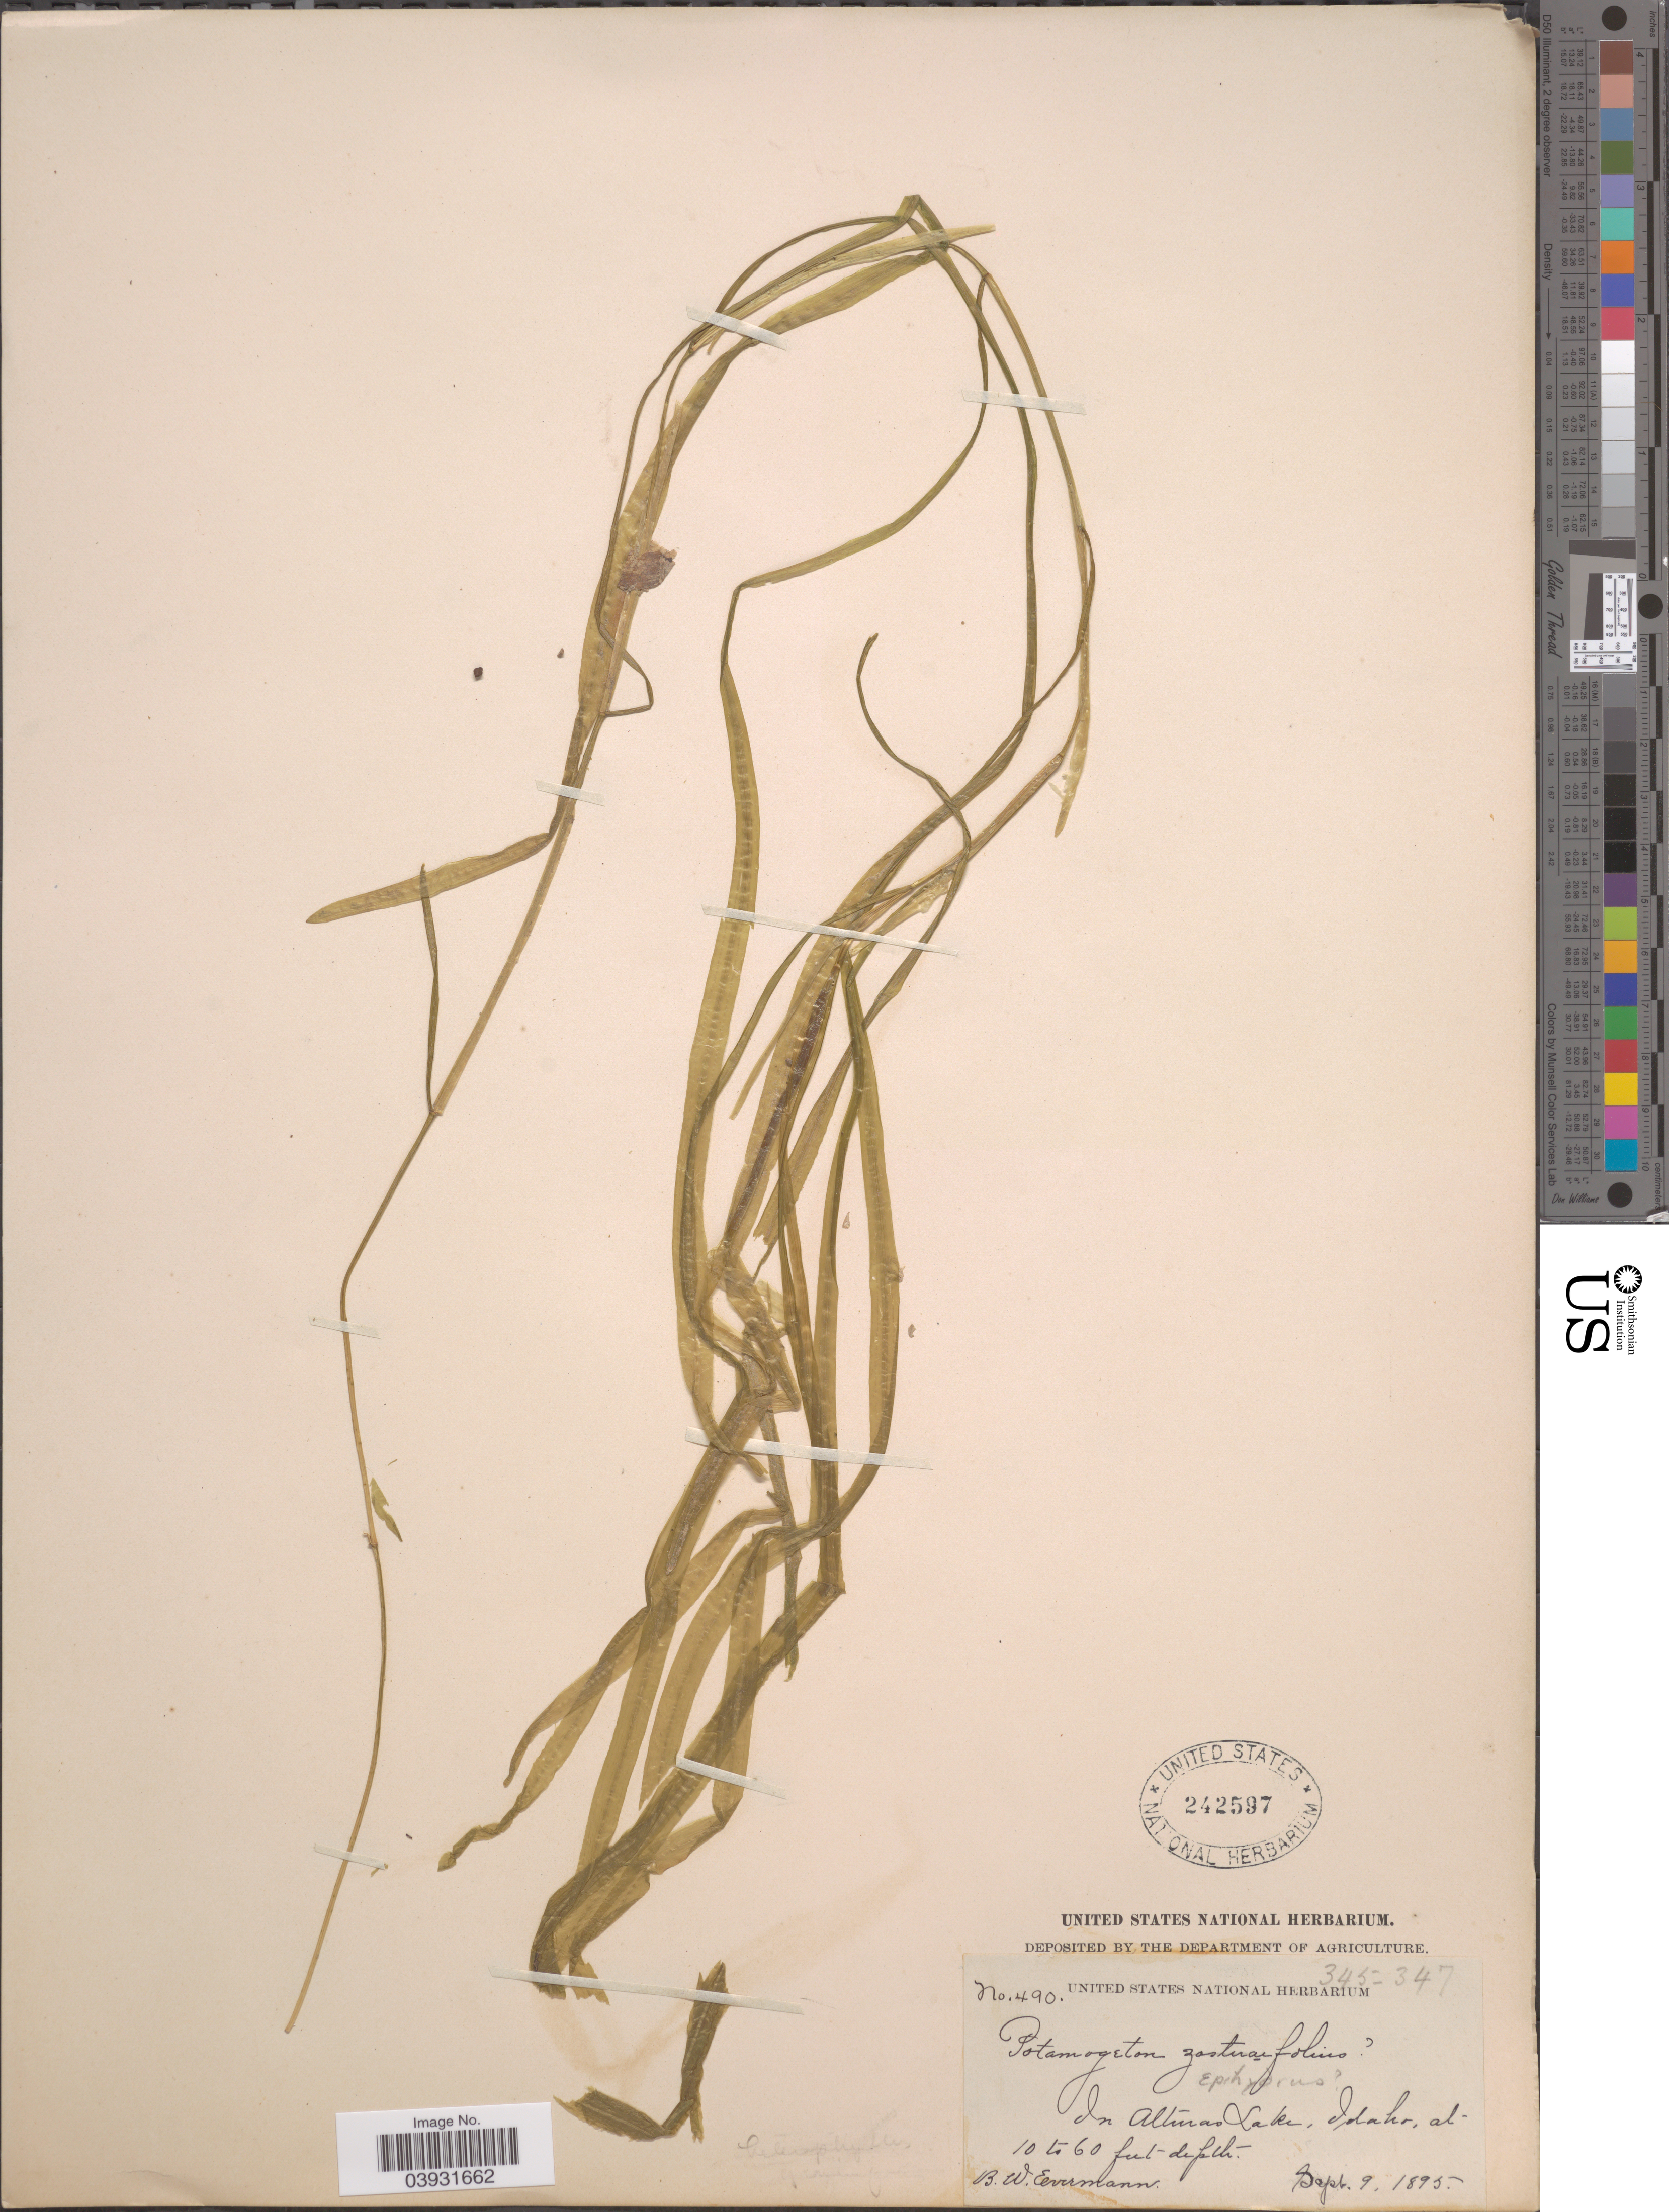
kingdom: Plantae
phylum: Tracheophyta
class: Liliopsida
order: Alismatales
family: Potamogetonaceae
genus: Potamogeton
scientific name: Potamogeton zosterifolius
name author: Schumach.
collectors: B. W. Evermann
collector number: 490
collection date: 1895-09-09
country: United States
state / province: Idaho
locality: In Alturas Lake.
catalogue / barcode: US 242597